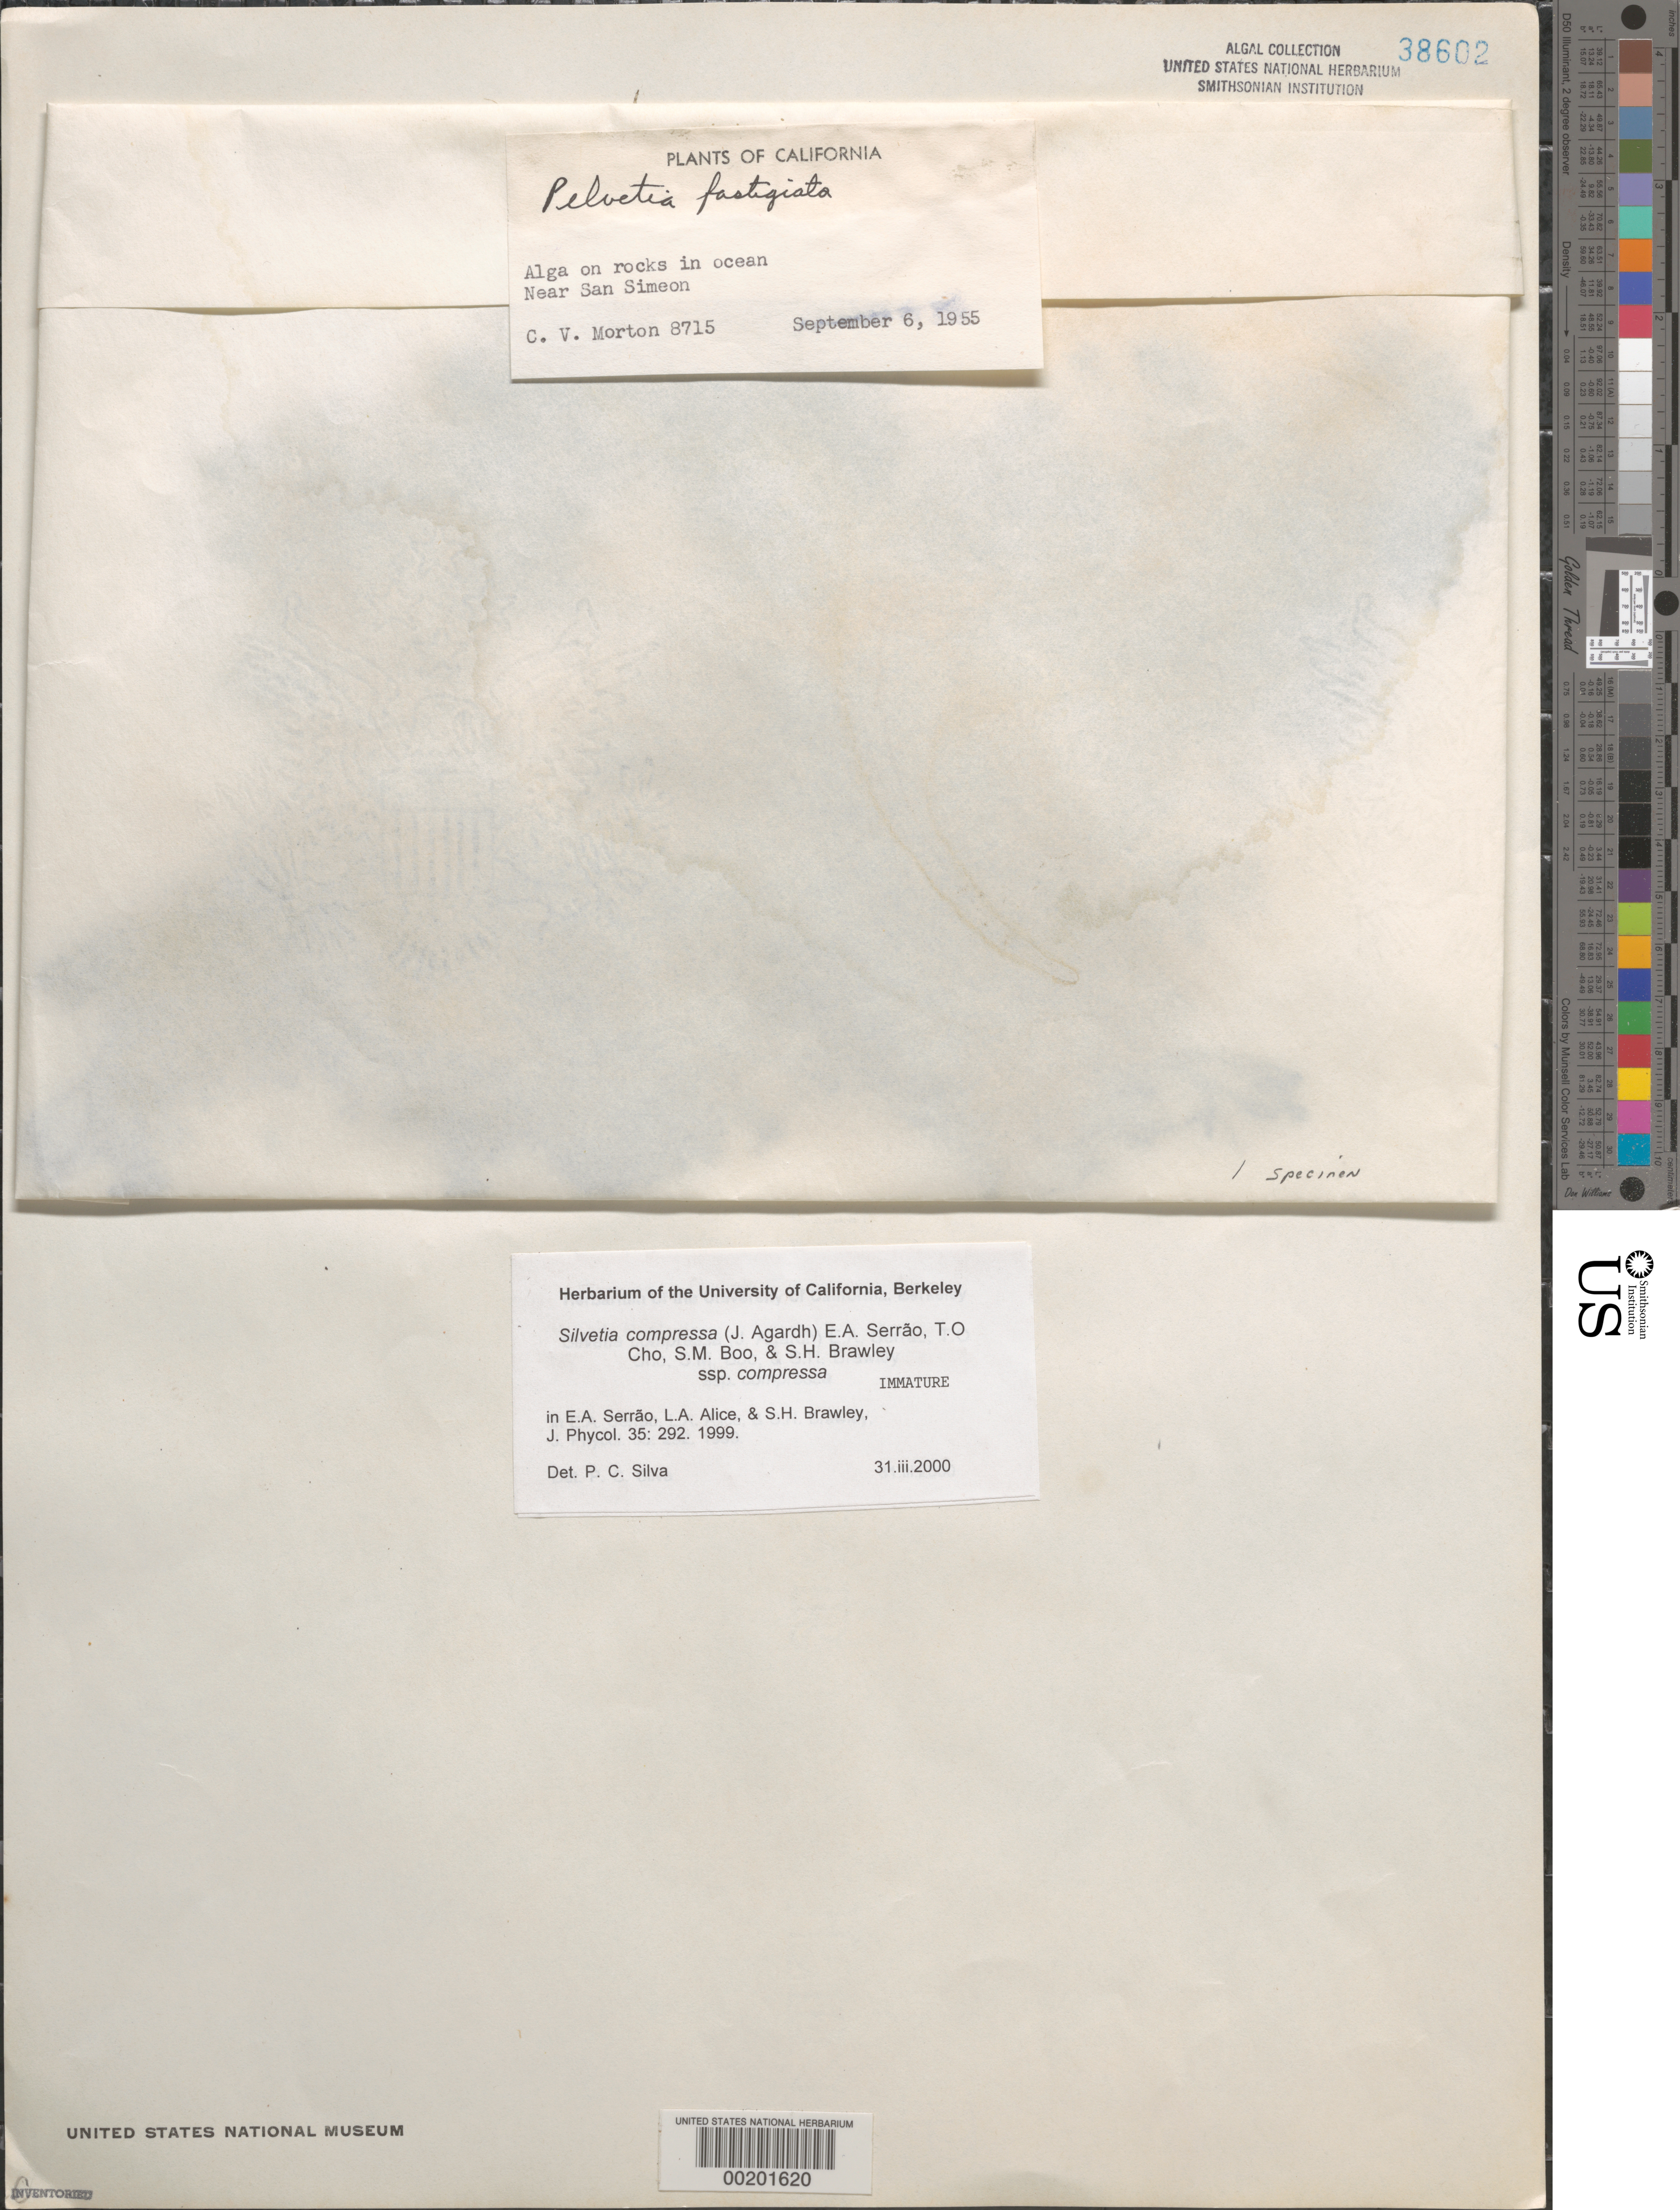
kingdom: Chromista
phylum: Ochrophyta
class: Phaeophyceae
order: Fucales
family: Fucaceae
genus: Silvetia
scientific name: Silvetia compressa subsp. compressa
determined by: Silva, P. C.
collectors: C. V. Morton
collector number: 8715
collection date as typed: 06 Sep 1955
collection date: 1955-09-06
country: United States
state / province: California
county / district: San Luis Obispo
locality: Pacific Ocean near San Simeon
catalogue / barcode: US 38602